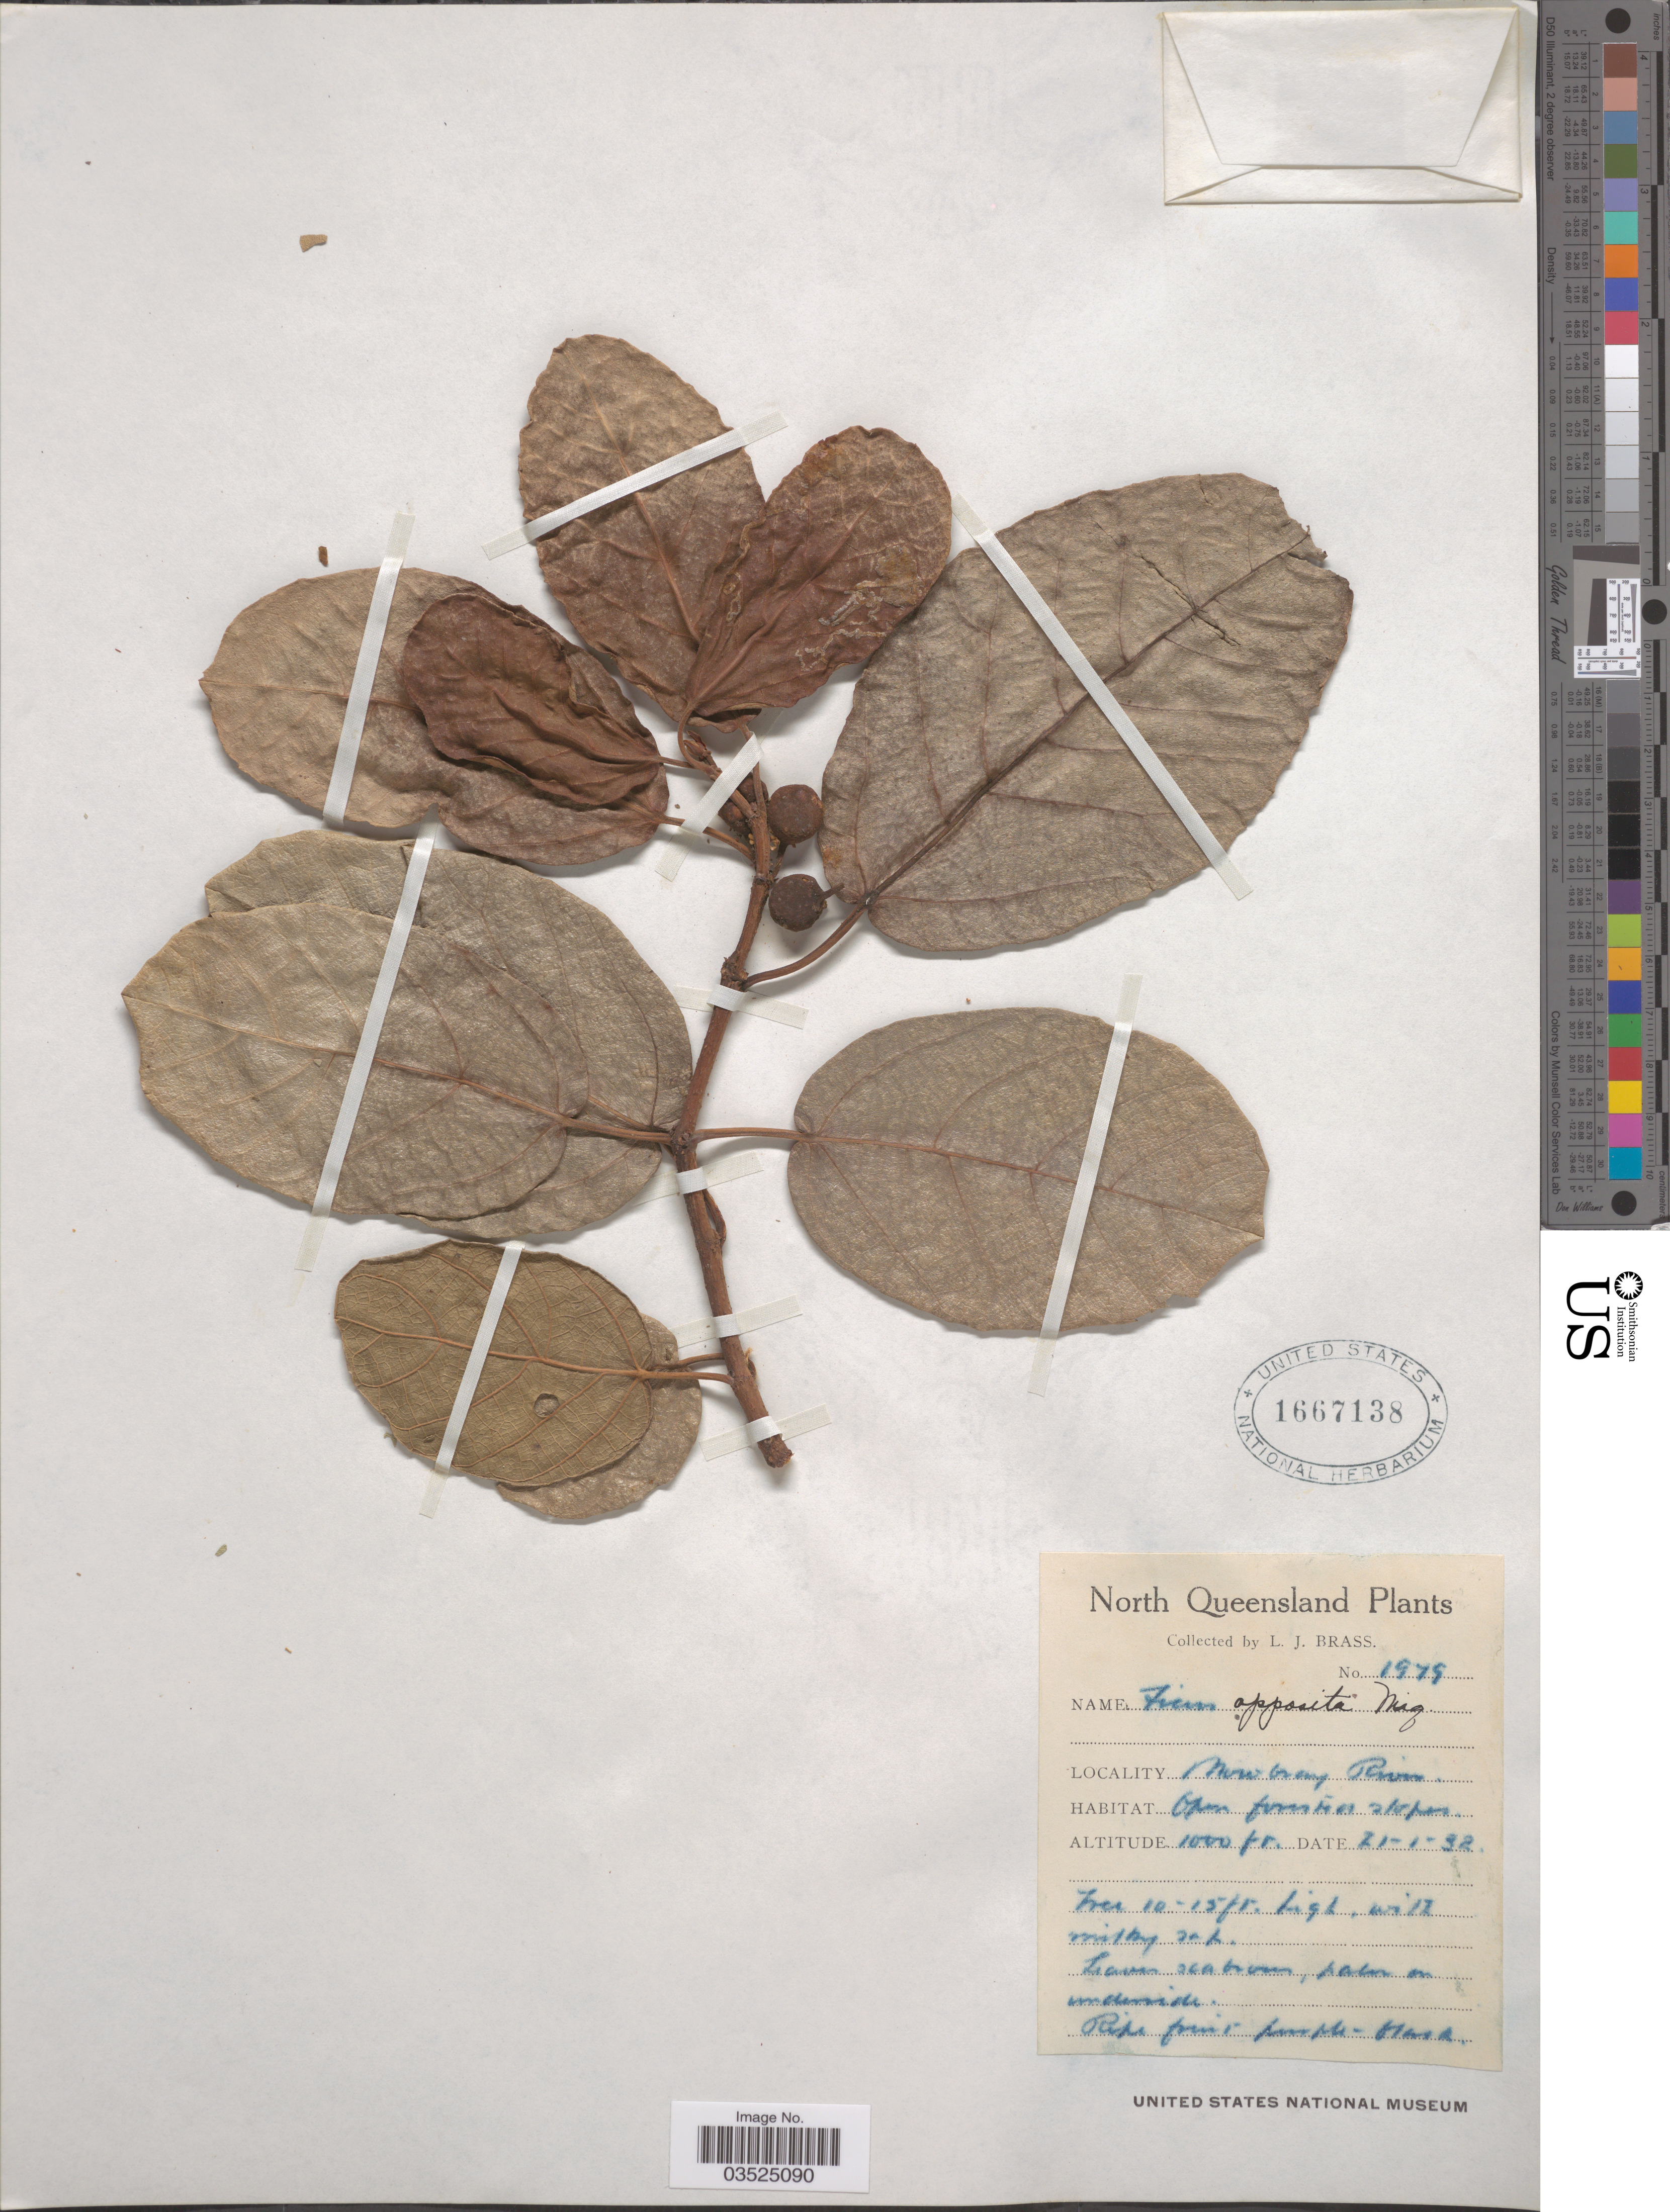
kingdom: Plantae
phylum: Tracheophyta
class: Magnoliopsida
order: Rosales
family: Moraceae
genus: Ficus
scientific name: Ficus opposita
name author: Miq.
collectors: L. J. Brass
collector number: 1979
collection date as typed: Transcribed d/m/y: 21/1/32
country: Australia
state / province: Queensland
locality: North Queensland. Mowbray River.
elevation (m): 305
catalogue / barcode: US 1667138